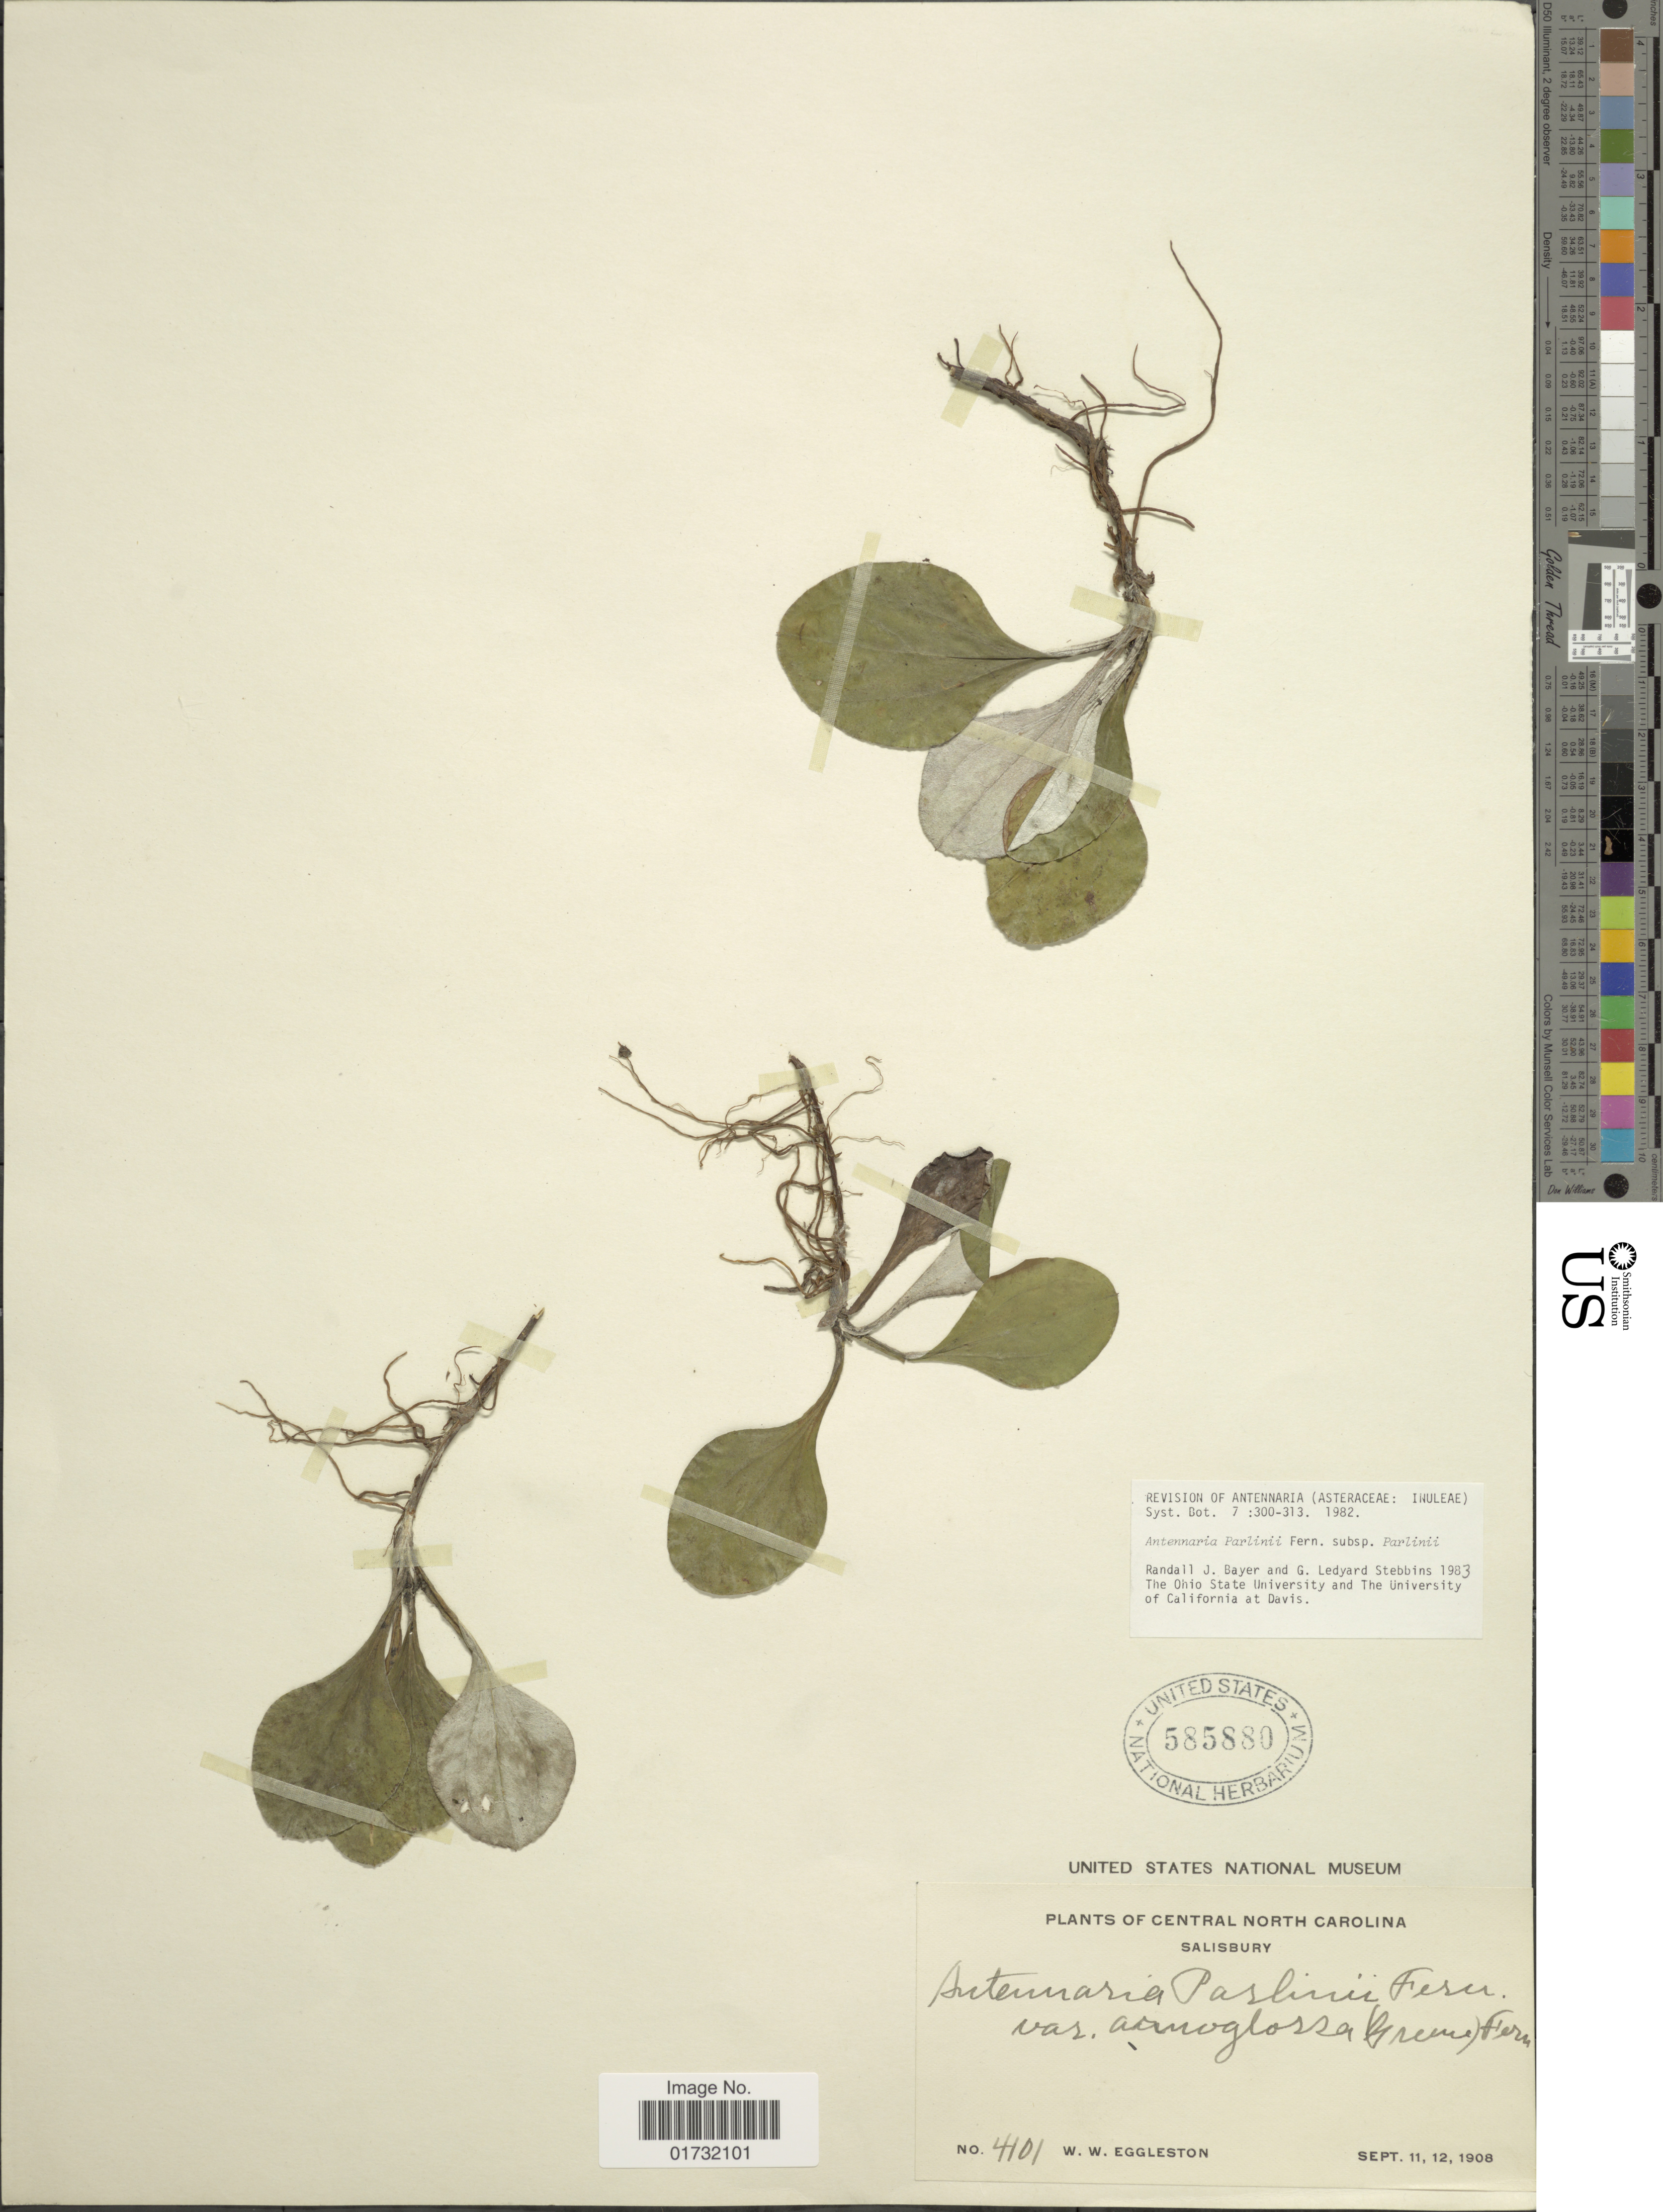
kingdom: Plantae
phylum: Tracheophyta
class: Magnoliopsida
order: Asterales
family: Asteraceae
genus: Antennaria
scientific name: Antennaria parlinii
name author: Fernald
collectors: W. W. Eggleston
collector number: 4101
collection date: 1908-09-11/1908-09-12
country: United States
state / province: North Carolina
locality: Central North Carolina. Salisbury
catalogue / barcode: US 585880